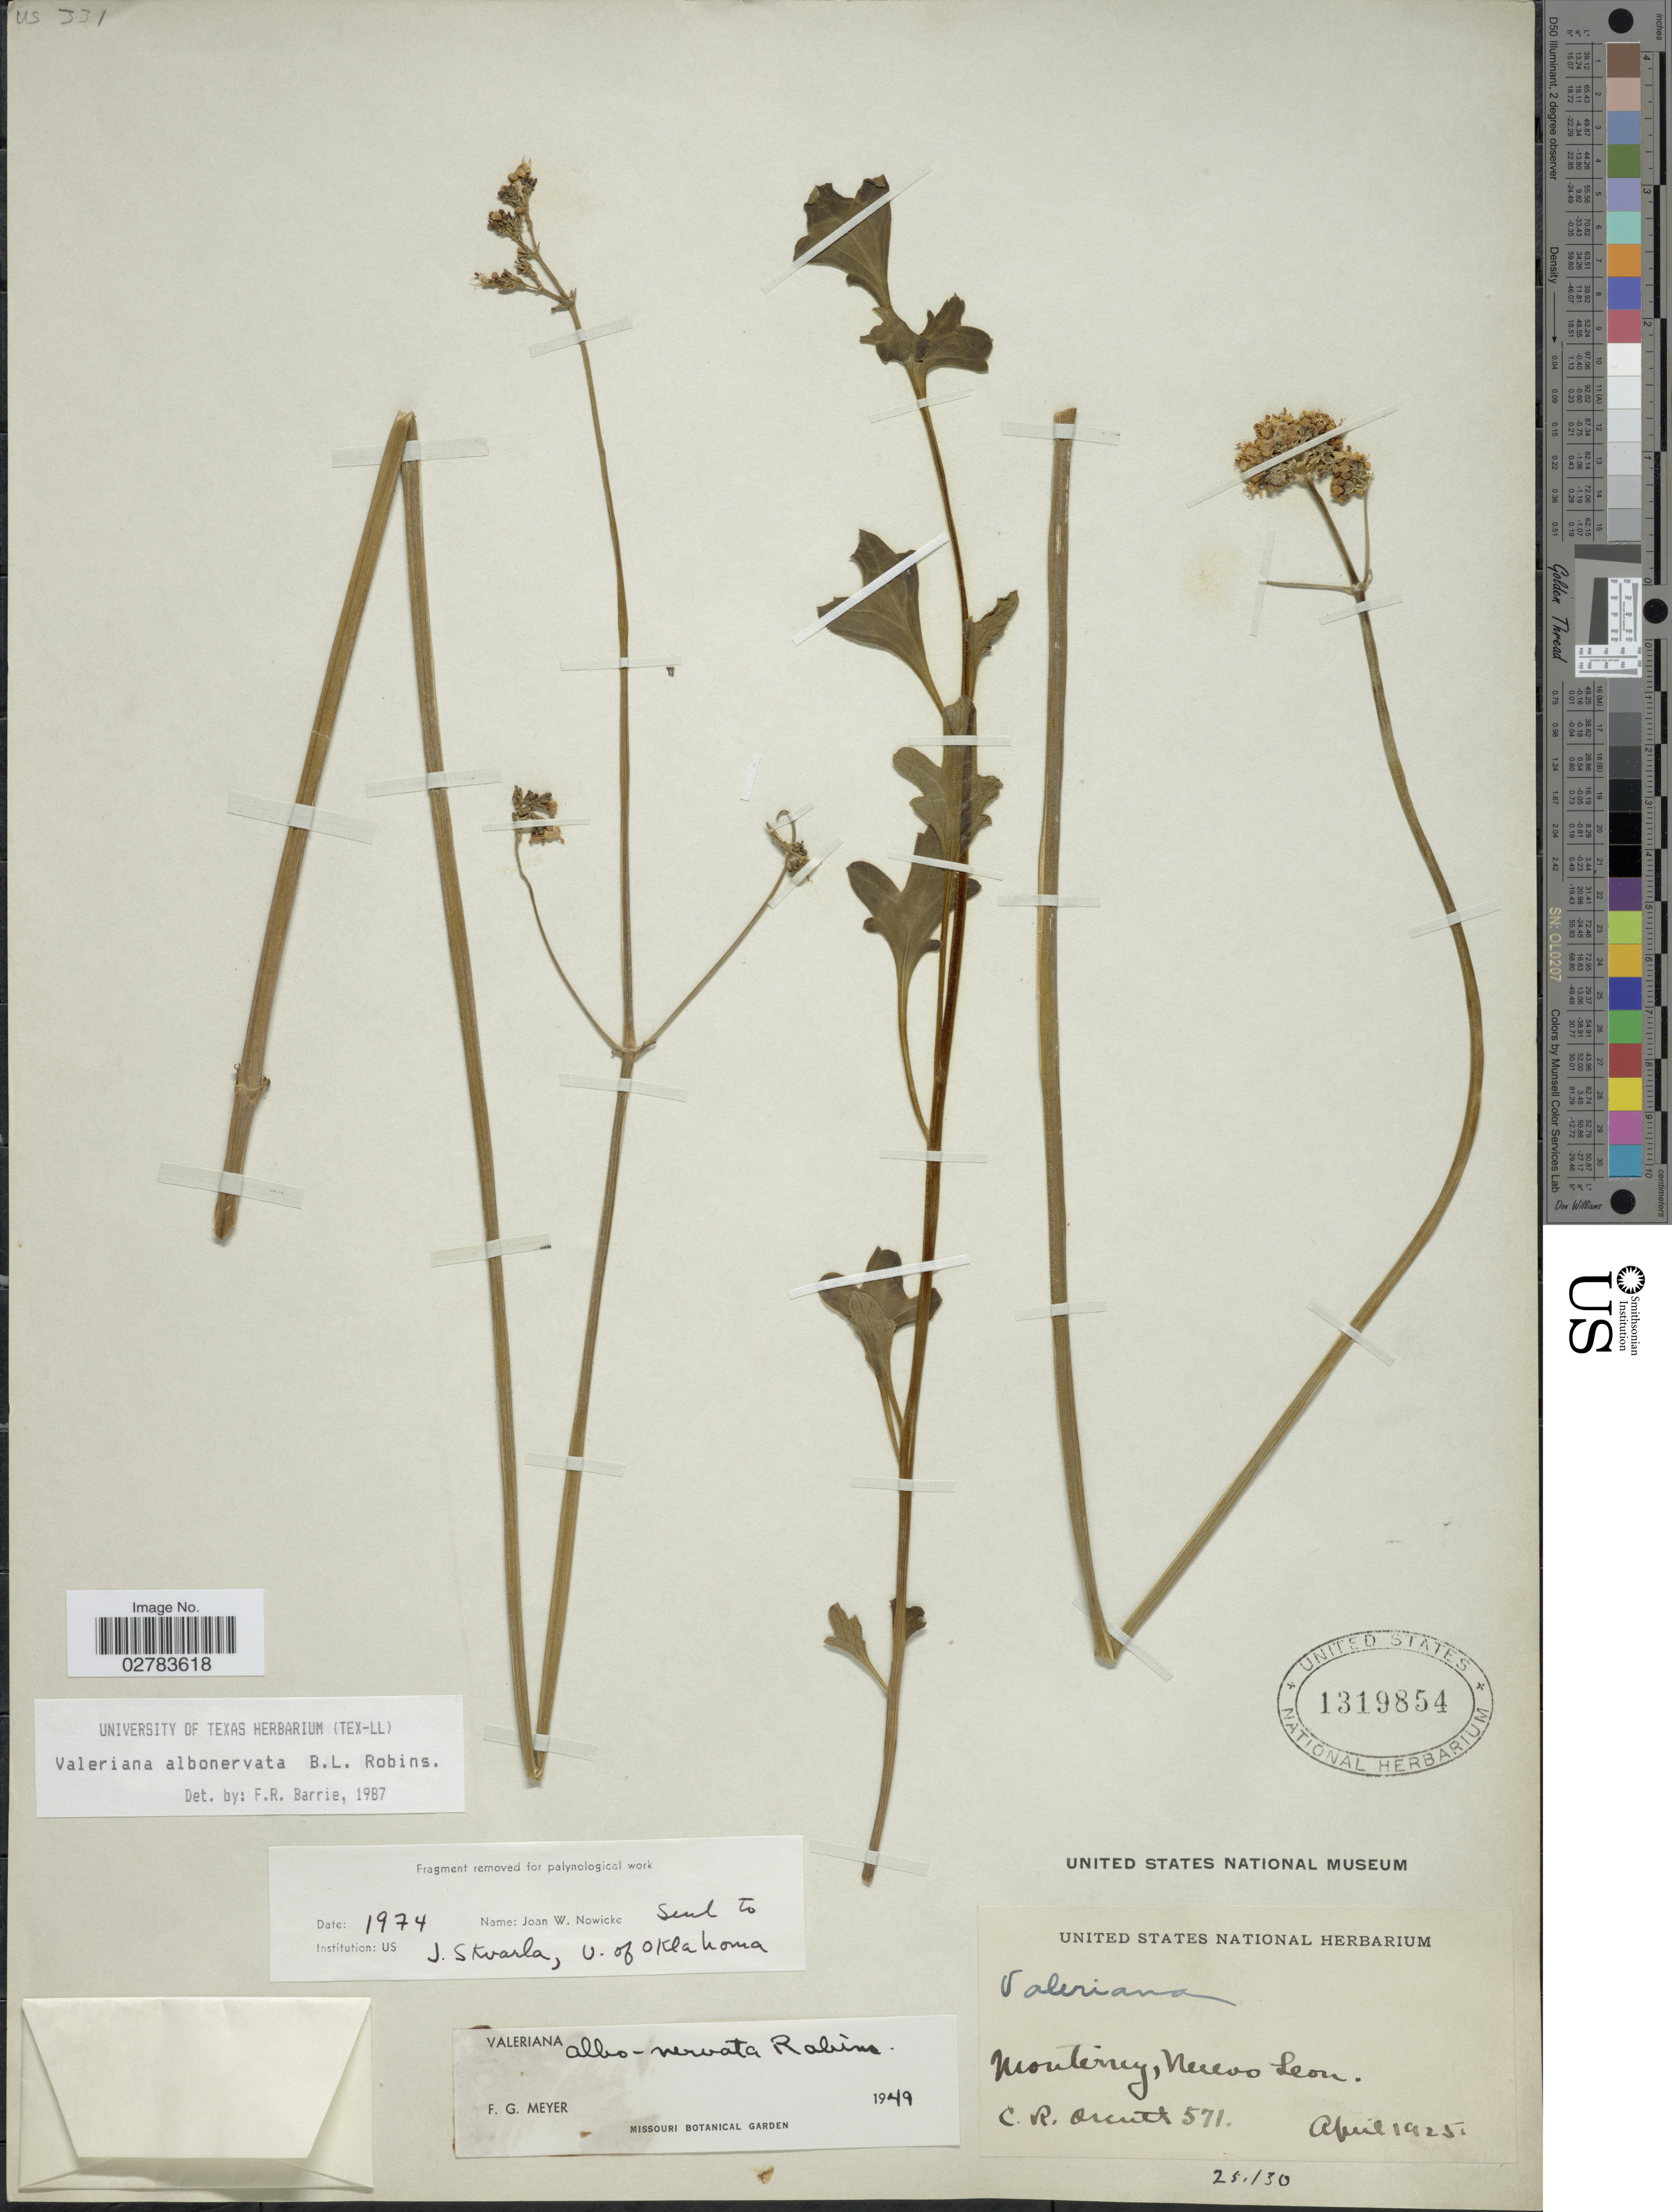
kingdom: Plantae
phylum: Tracheophyta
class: Magnoliopsida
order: Dipsacales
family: Caprifoliaceae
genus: Valeriana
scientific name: Valeriana albonervata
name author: B.L. Rob.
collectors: C. R. Orcutt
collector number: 571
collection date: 1925-04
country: Mexico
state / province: Nuevo León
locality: Monterrey.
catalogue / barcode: US 1319854